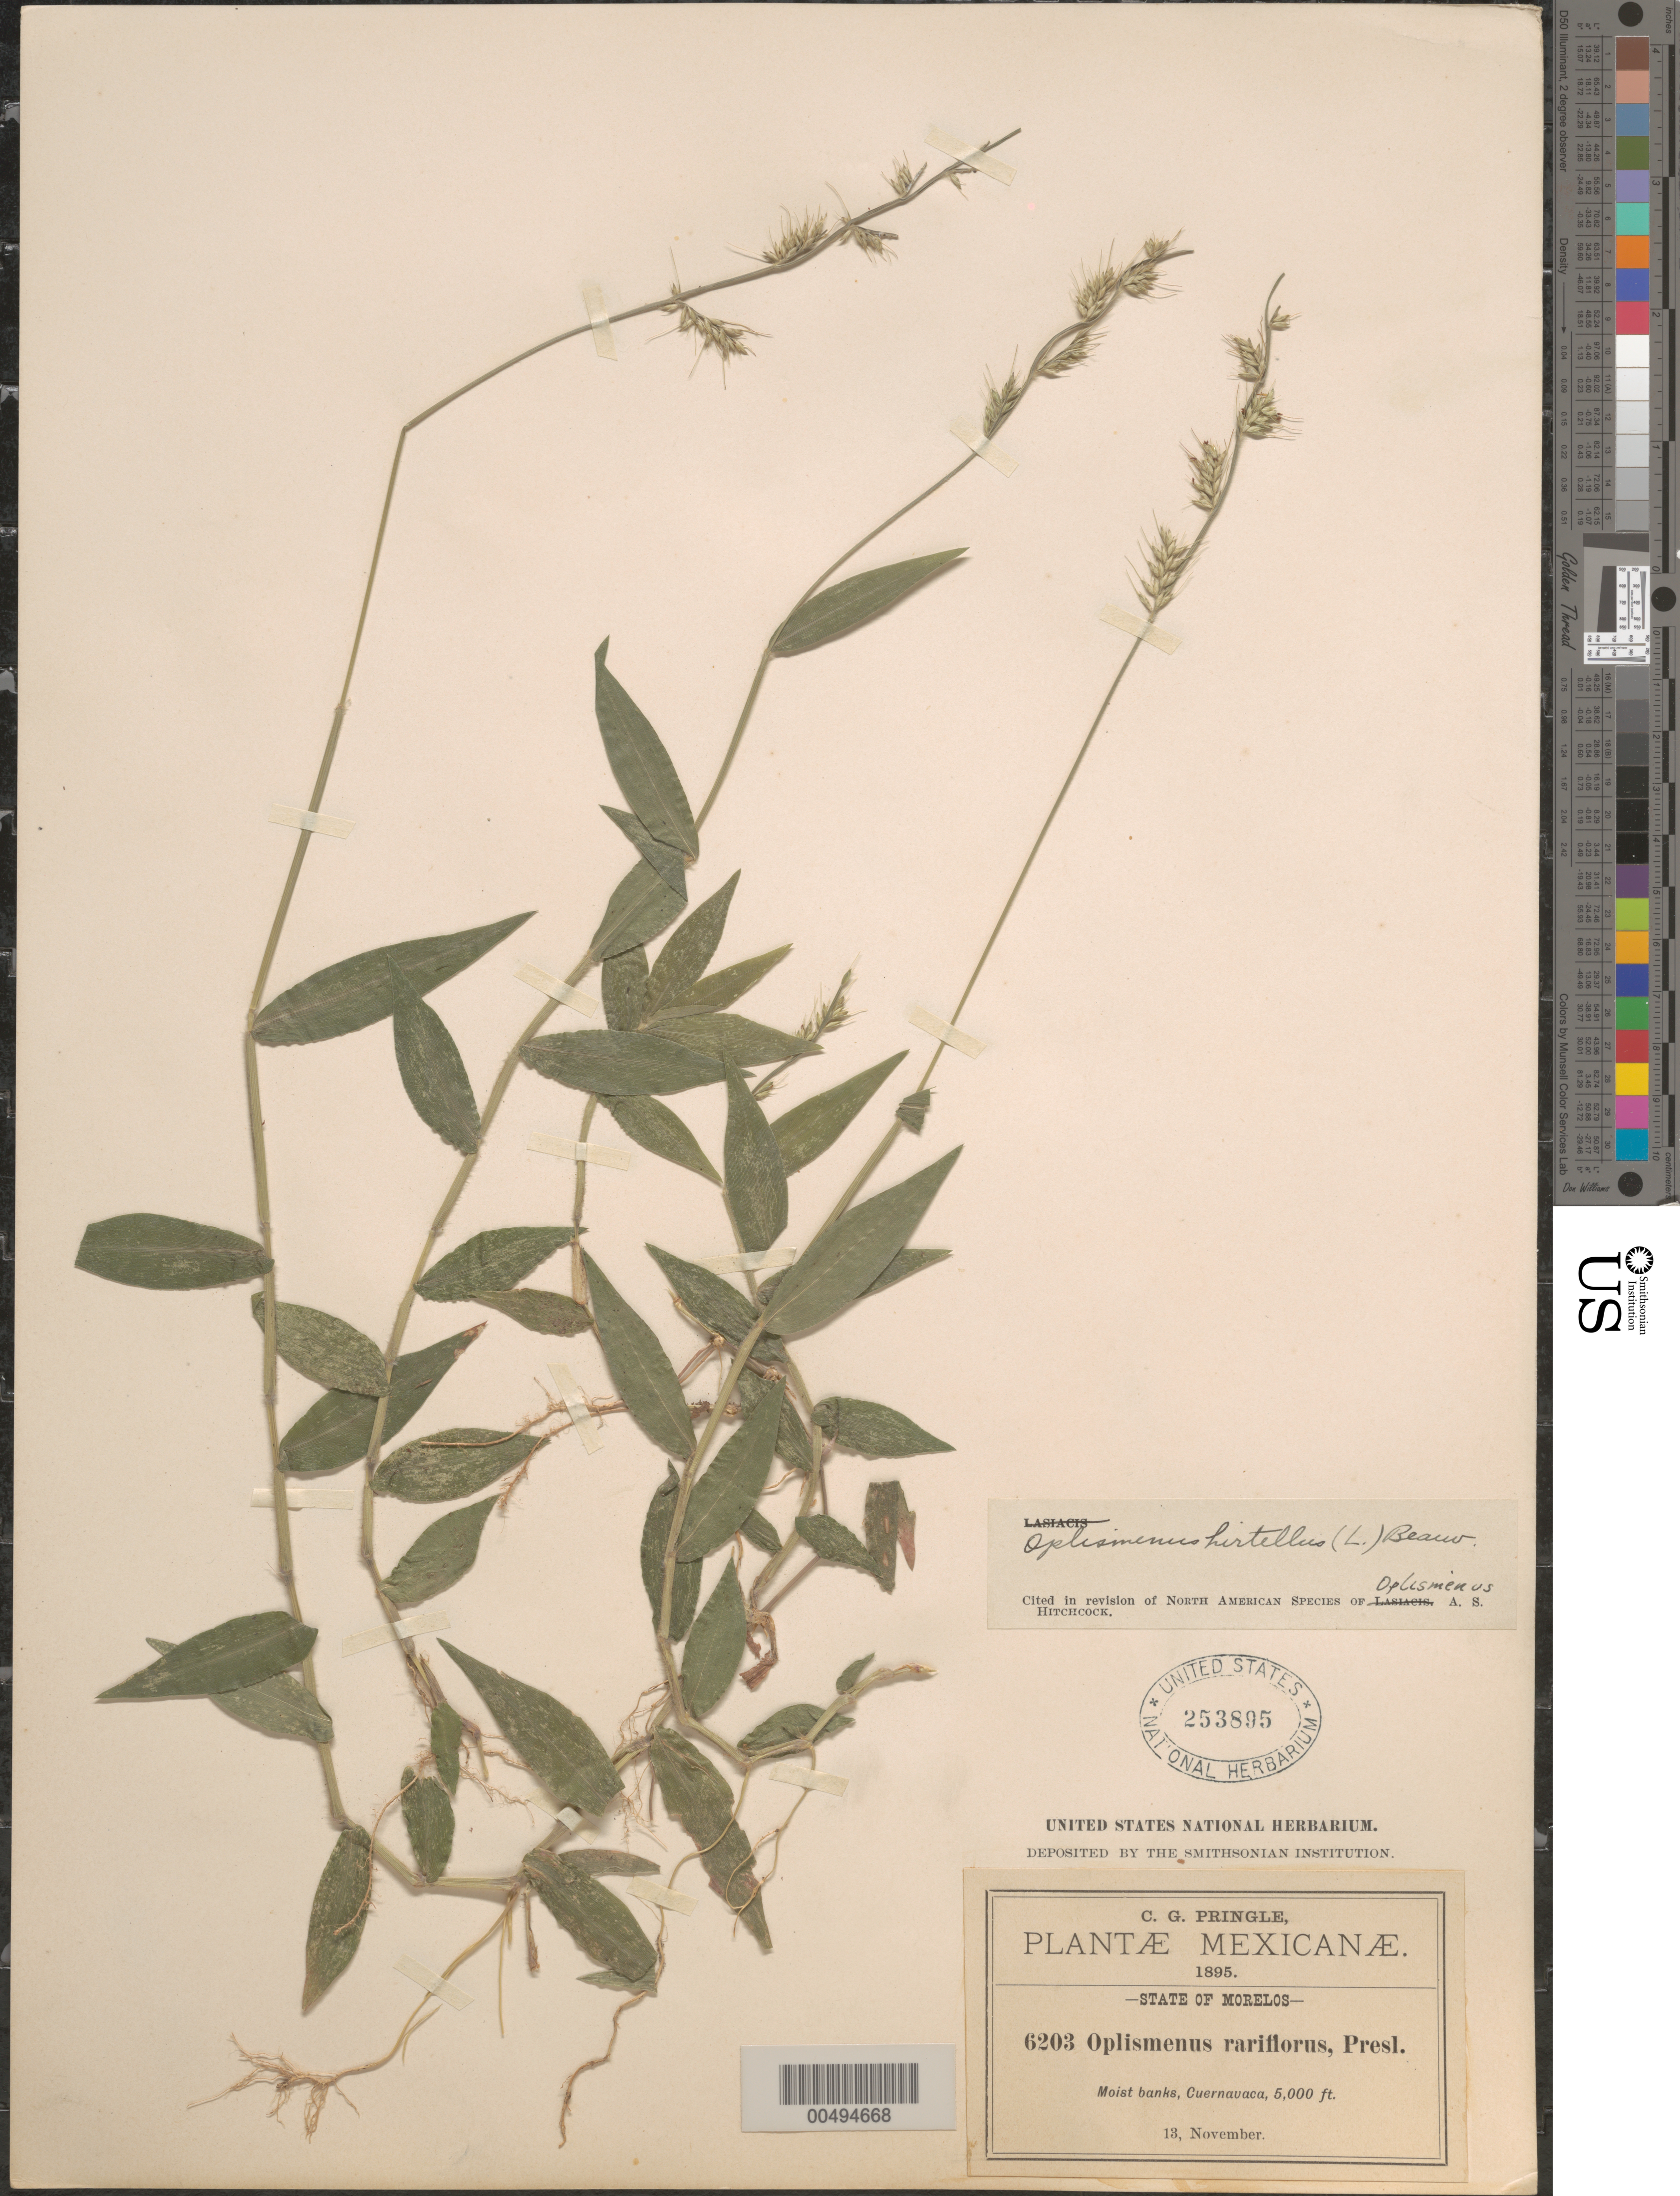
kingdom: Plantae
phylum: Tracheophyta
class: Liliopsida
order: Poales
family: Poaceae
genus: Oplismenus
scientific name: Oplismenus hirtellus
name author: (L.) P. Beauv.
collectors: C. G. Pringle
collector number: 6203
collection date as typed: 13 Nov 1895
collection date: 1895-11-13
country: Mexico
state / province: Morelos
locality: Cuernavaca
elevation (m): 1524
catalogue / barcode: US 253895